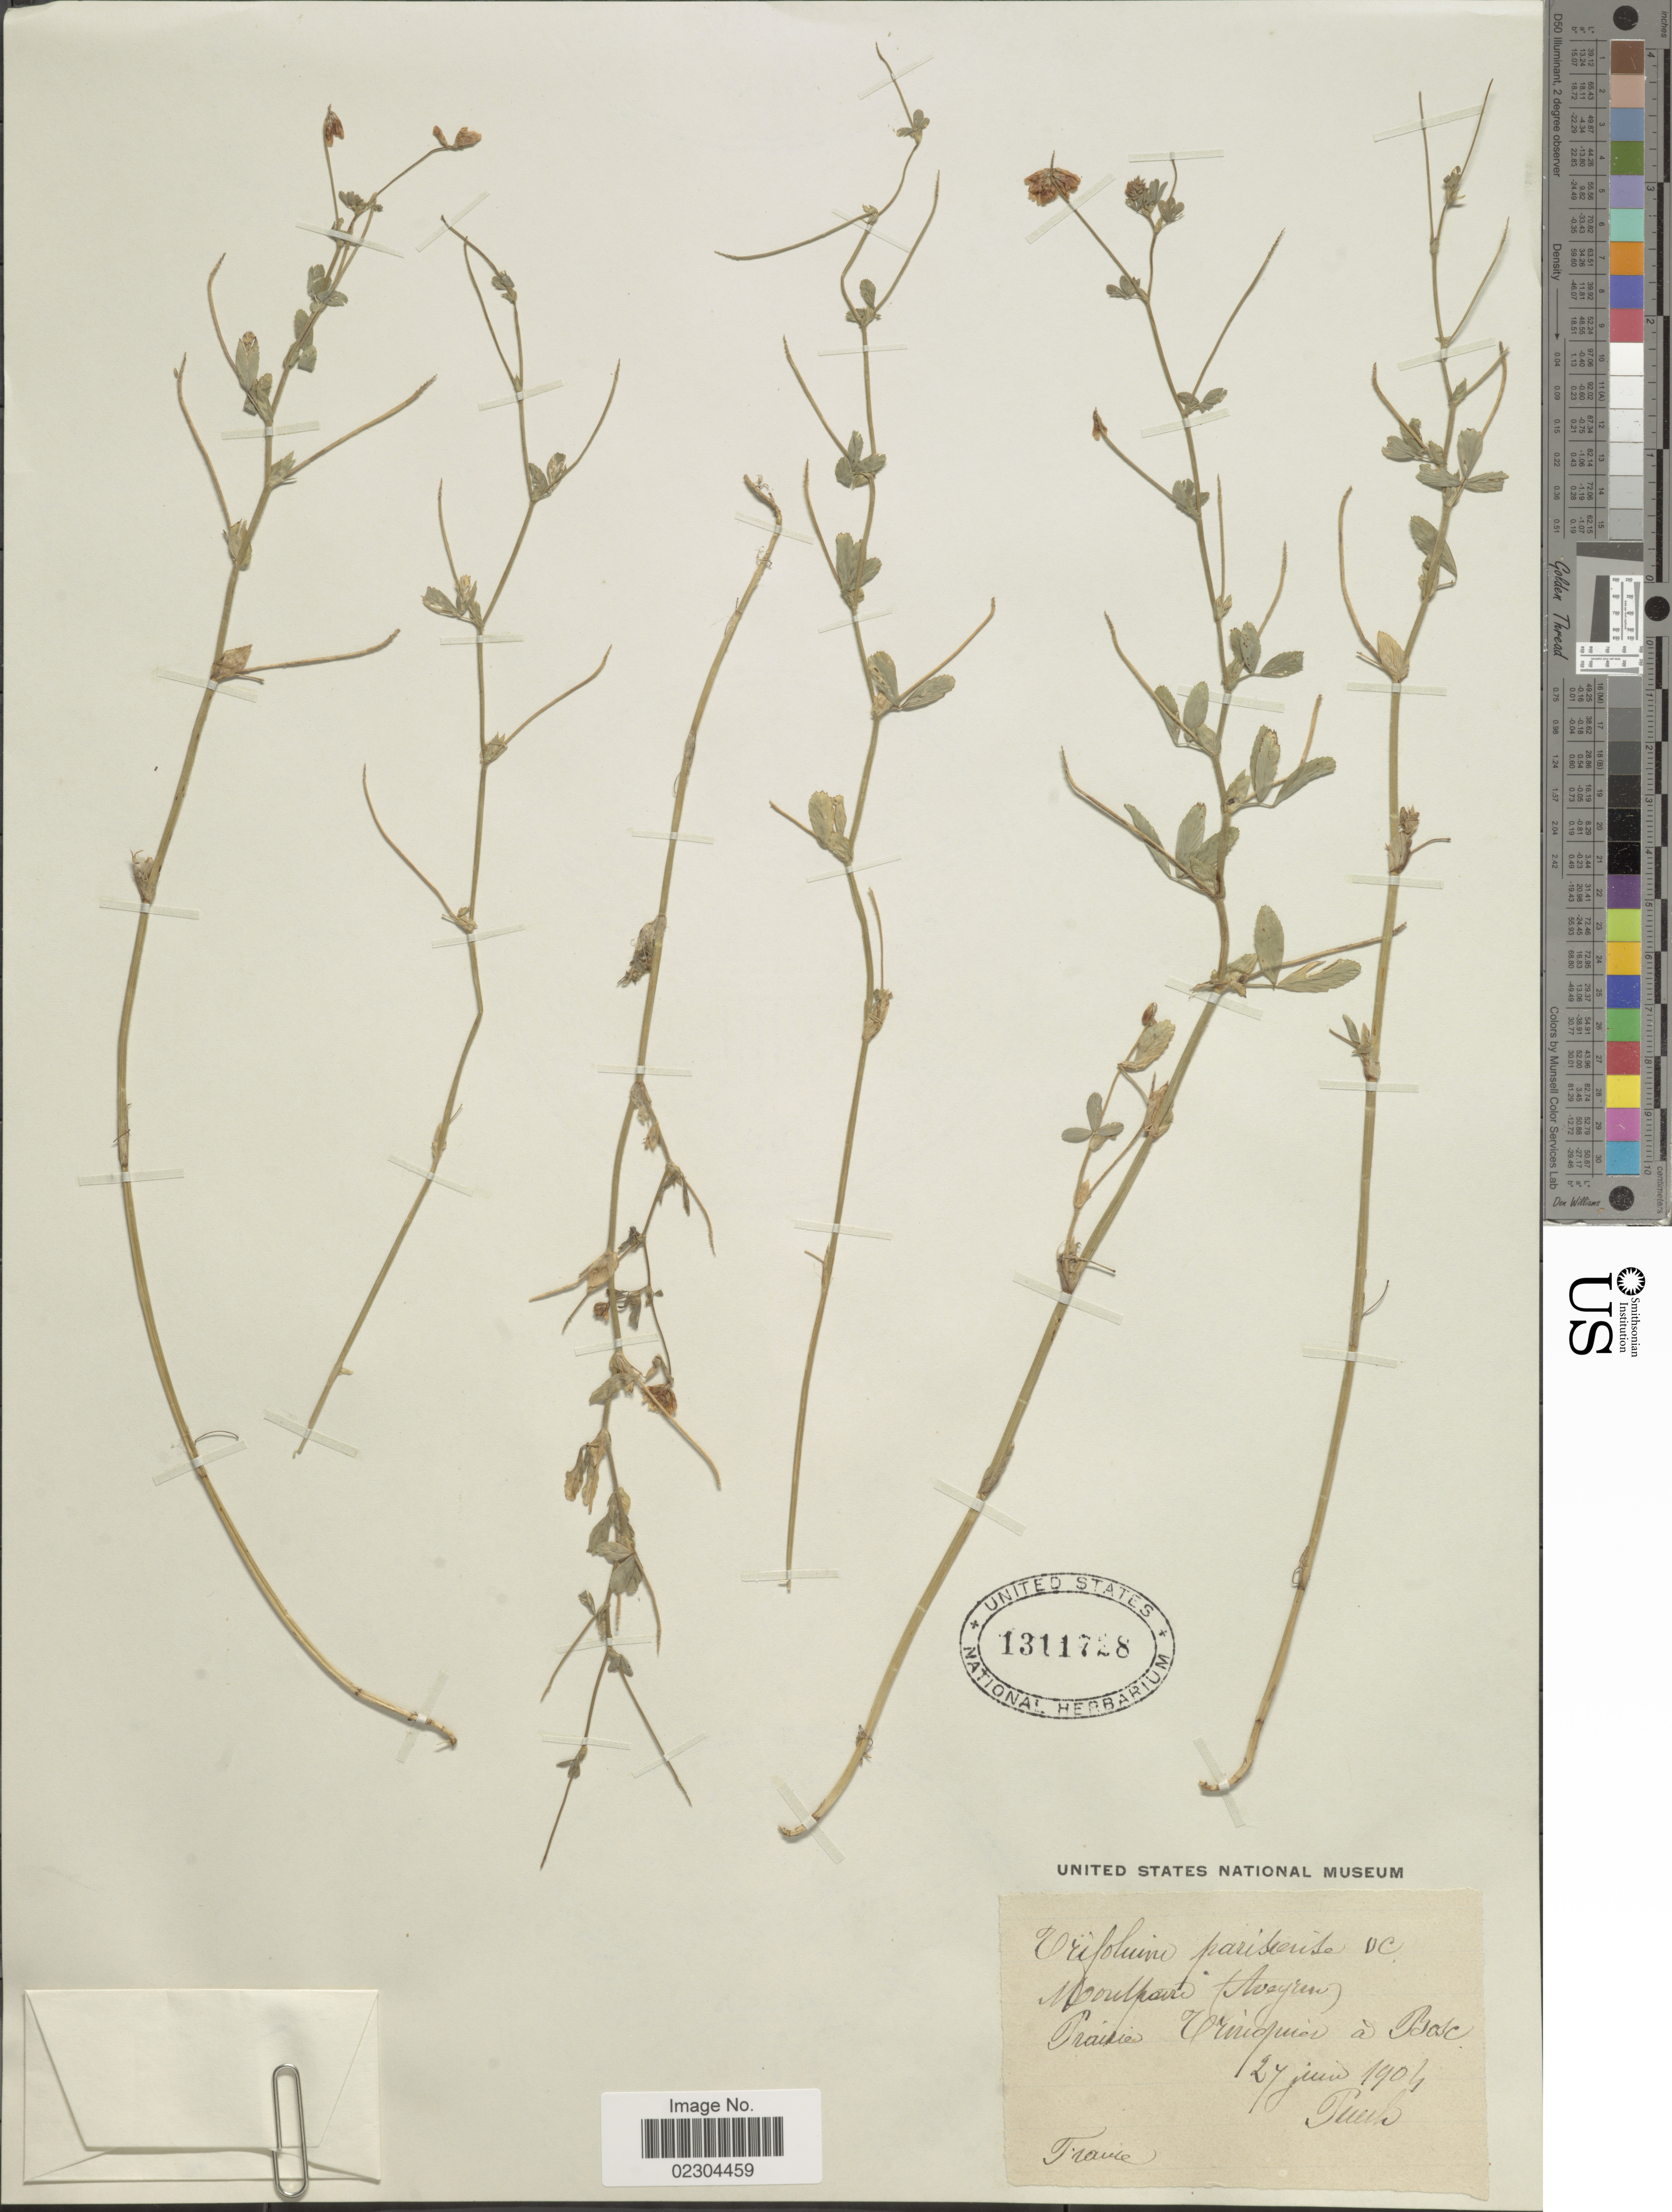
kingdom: Plantae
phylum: Tracheophyta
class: Magnoliopsida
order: Fabales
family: Fabaceae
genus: Trifolium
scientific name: Trifolium parisiense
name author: DC.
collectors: Puech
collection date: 1904-06-27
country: France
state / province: Occitanie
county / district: Aveyron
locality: Montpellier (Aveyron) Prairies Urinquier a Bose [interpreted]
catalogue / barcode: US 1311728